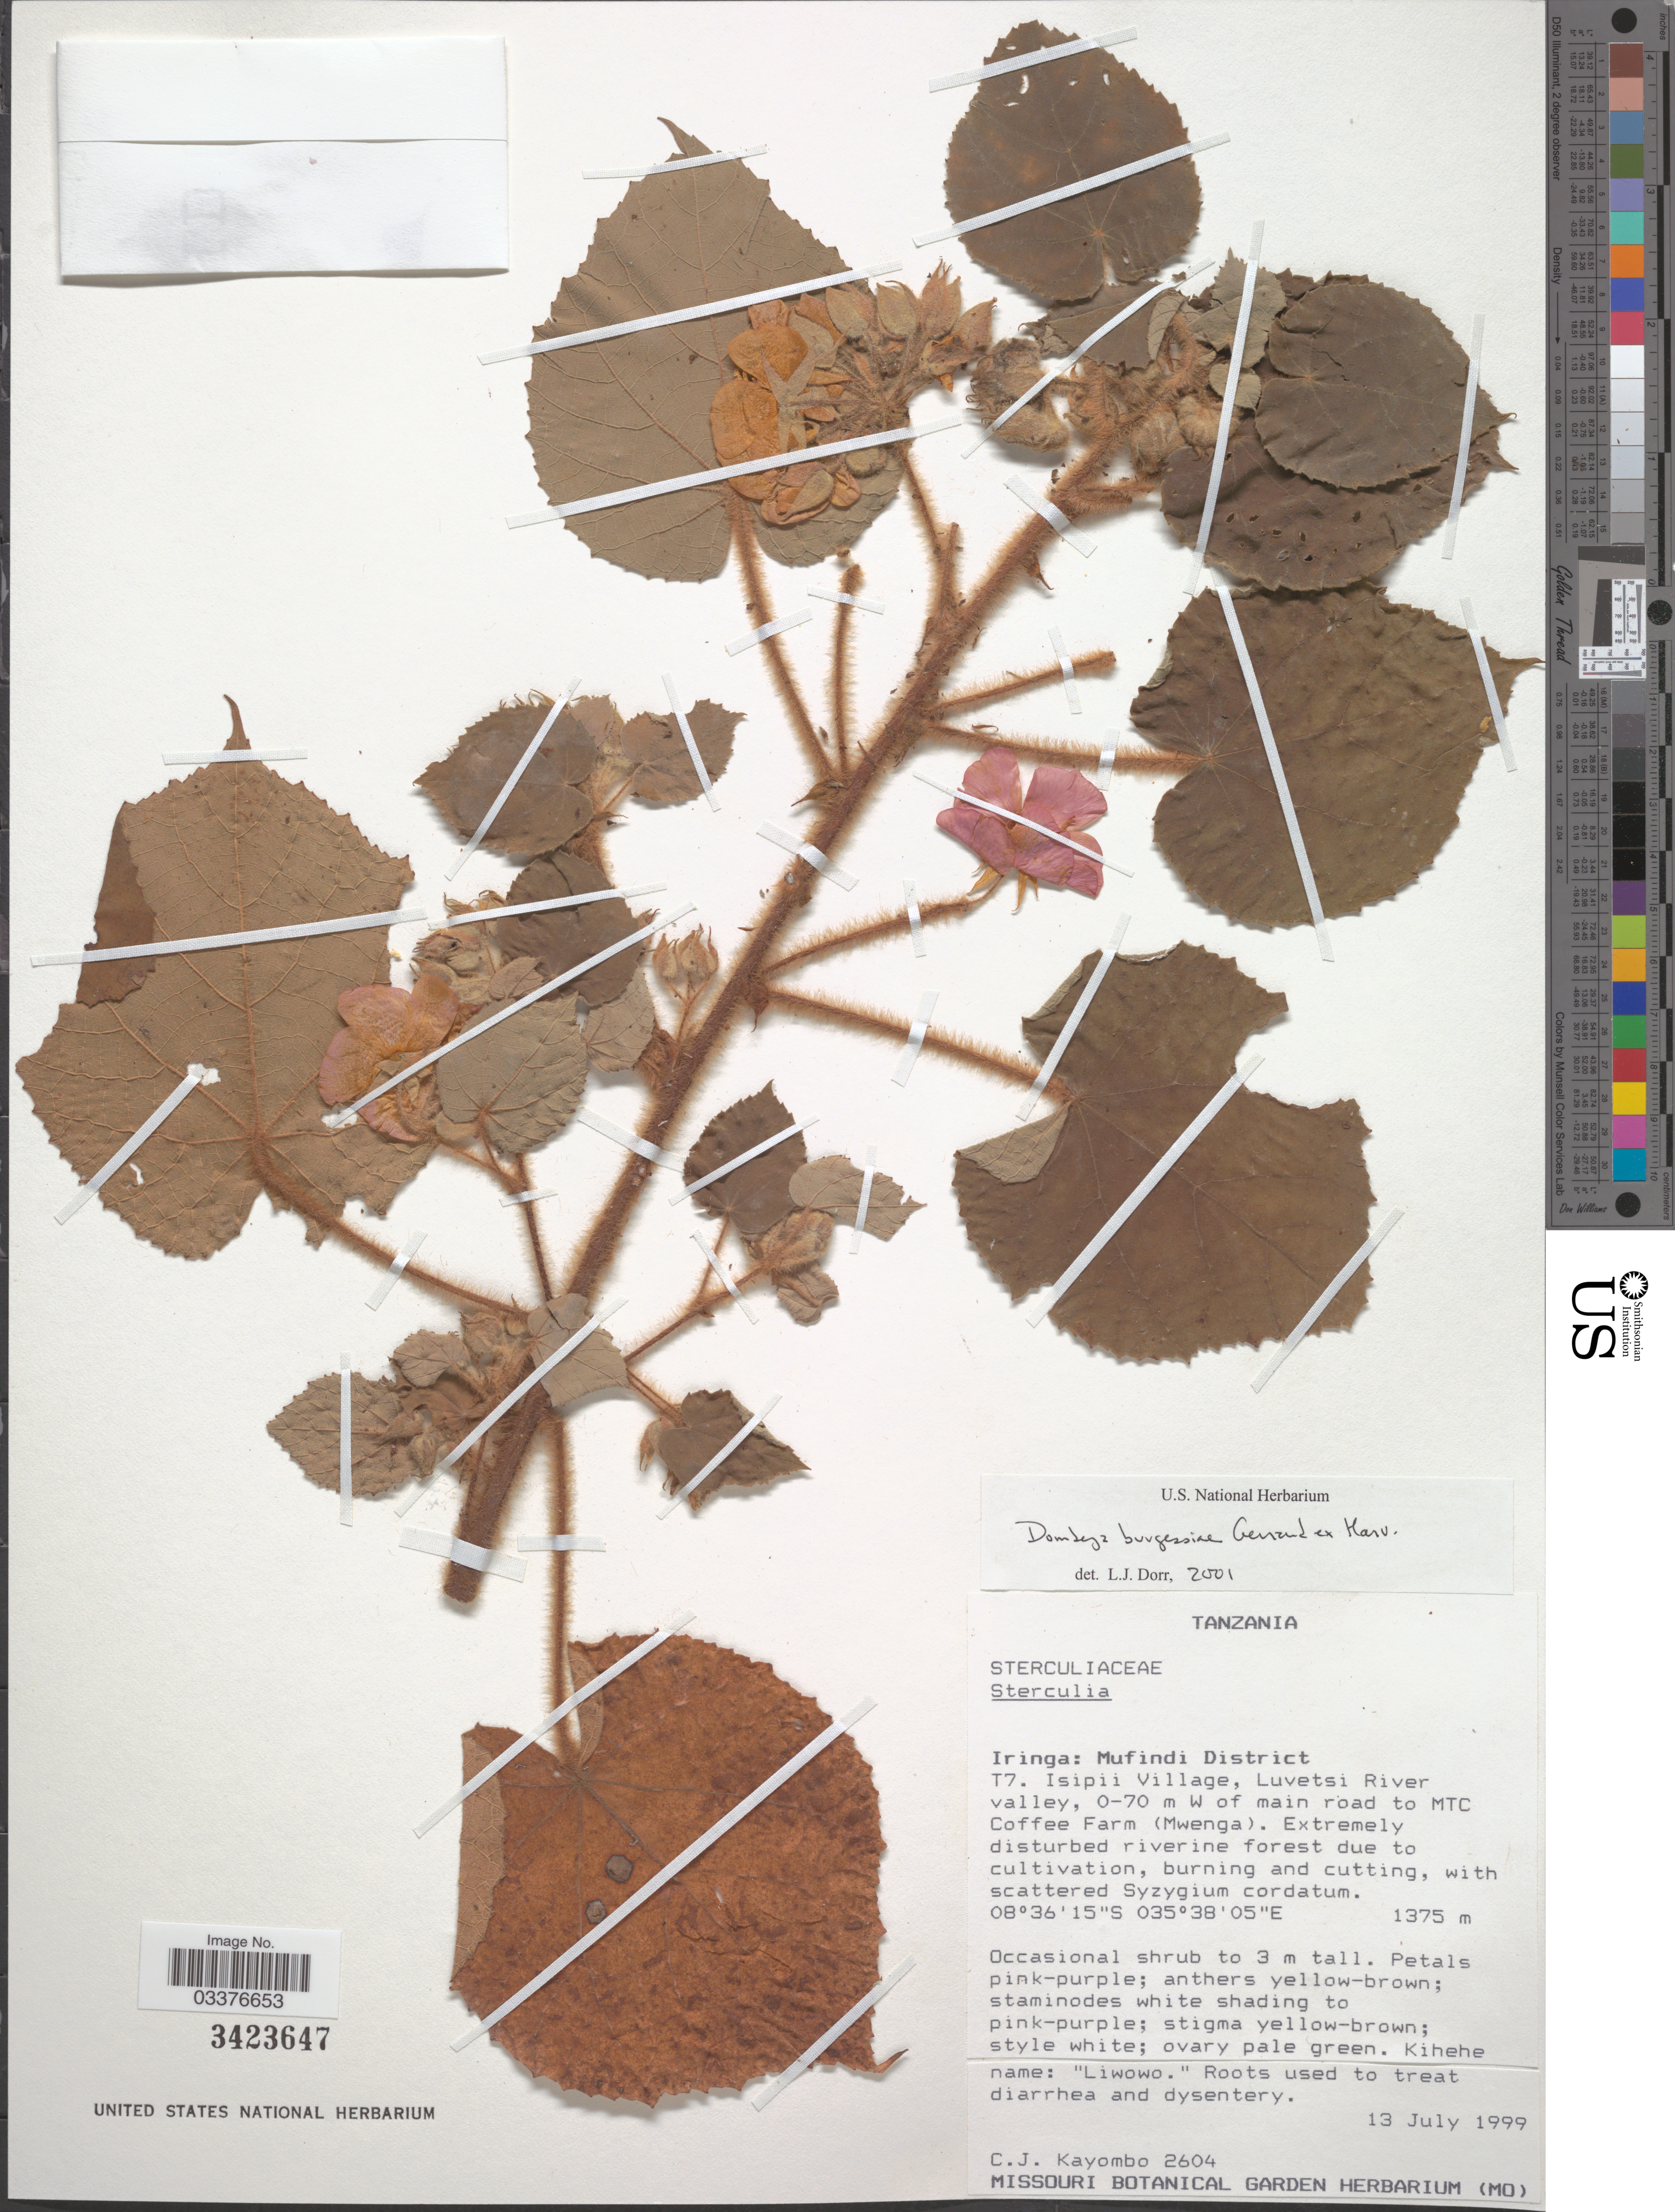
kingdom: Plantae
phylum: Tracheophyta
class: Magnoliopsida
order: Malvales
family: Malvaceae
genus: Dombeya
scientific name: Dombeya burgessiae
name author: Gerrard ex Harv.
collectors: C. Kayombo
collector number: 2604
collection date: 1999-07-13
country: Tanzania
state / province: Iringa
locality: Mufindi District. T7. Isipii Village, Luvetsi River valley, 0-70 m W of main road to MTC Coffee Farm (Mwenga).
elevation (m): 1375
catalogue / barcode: US 3423647